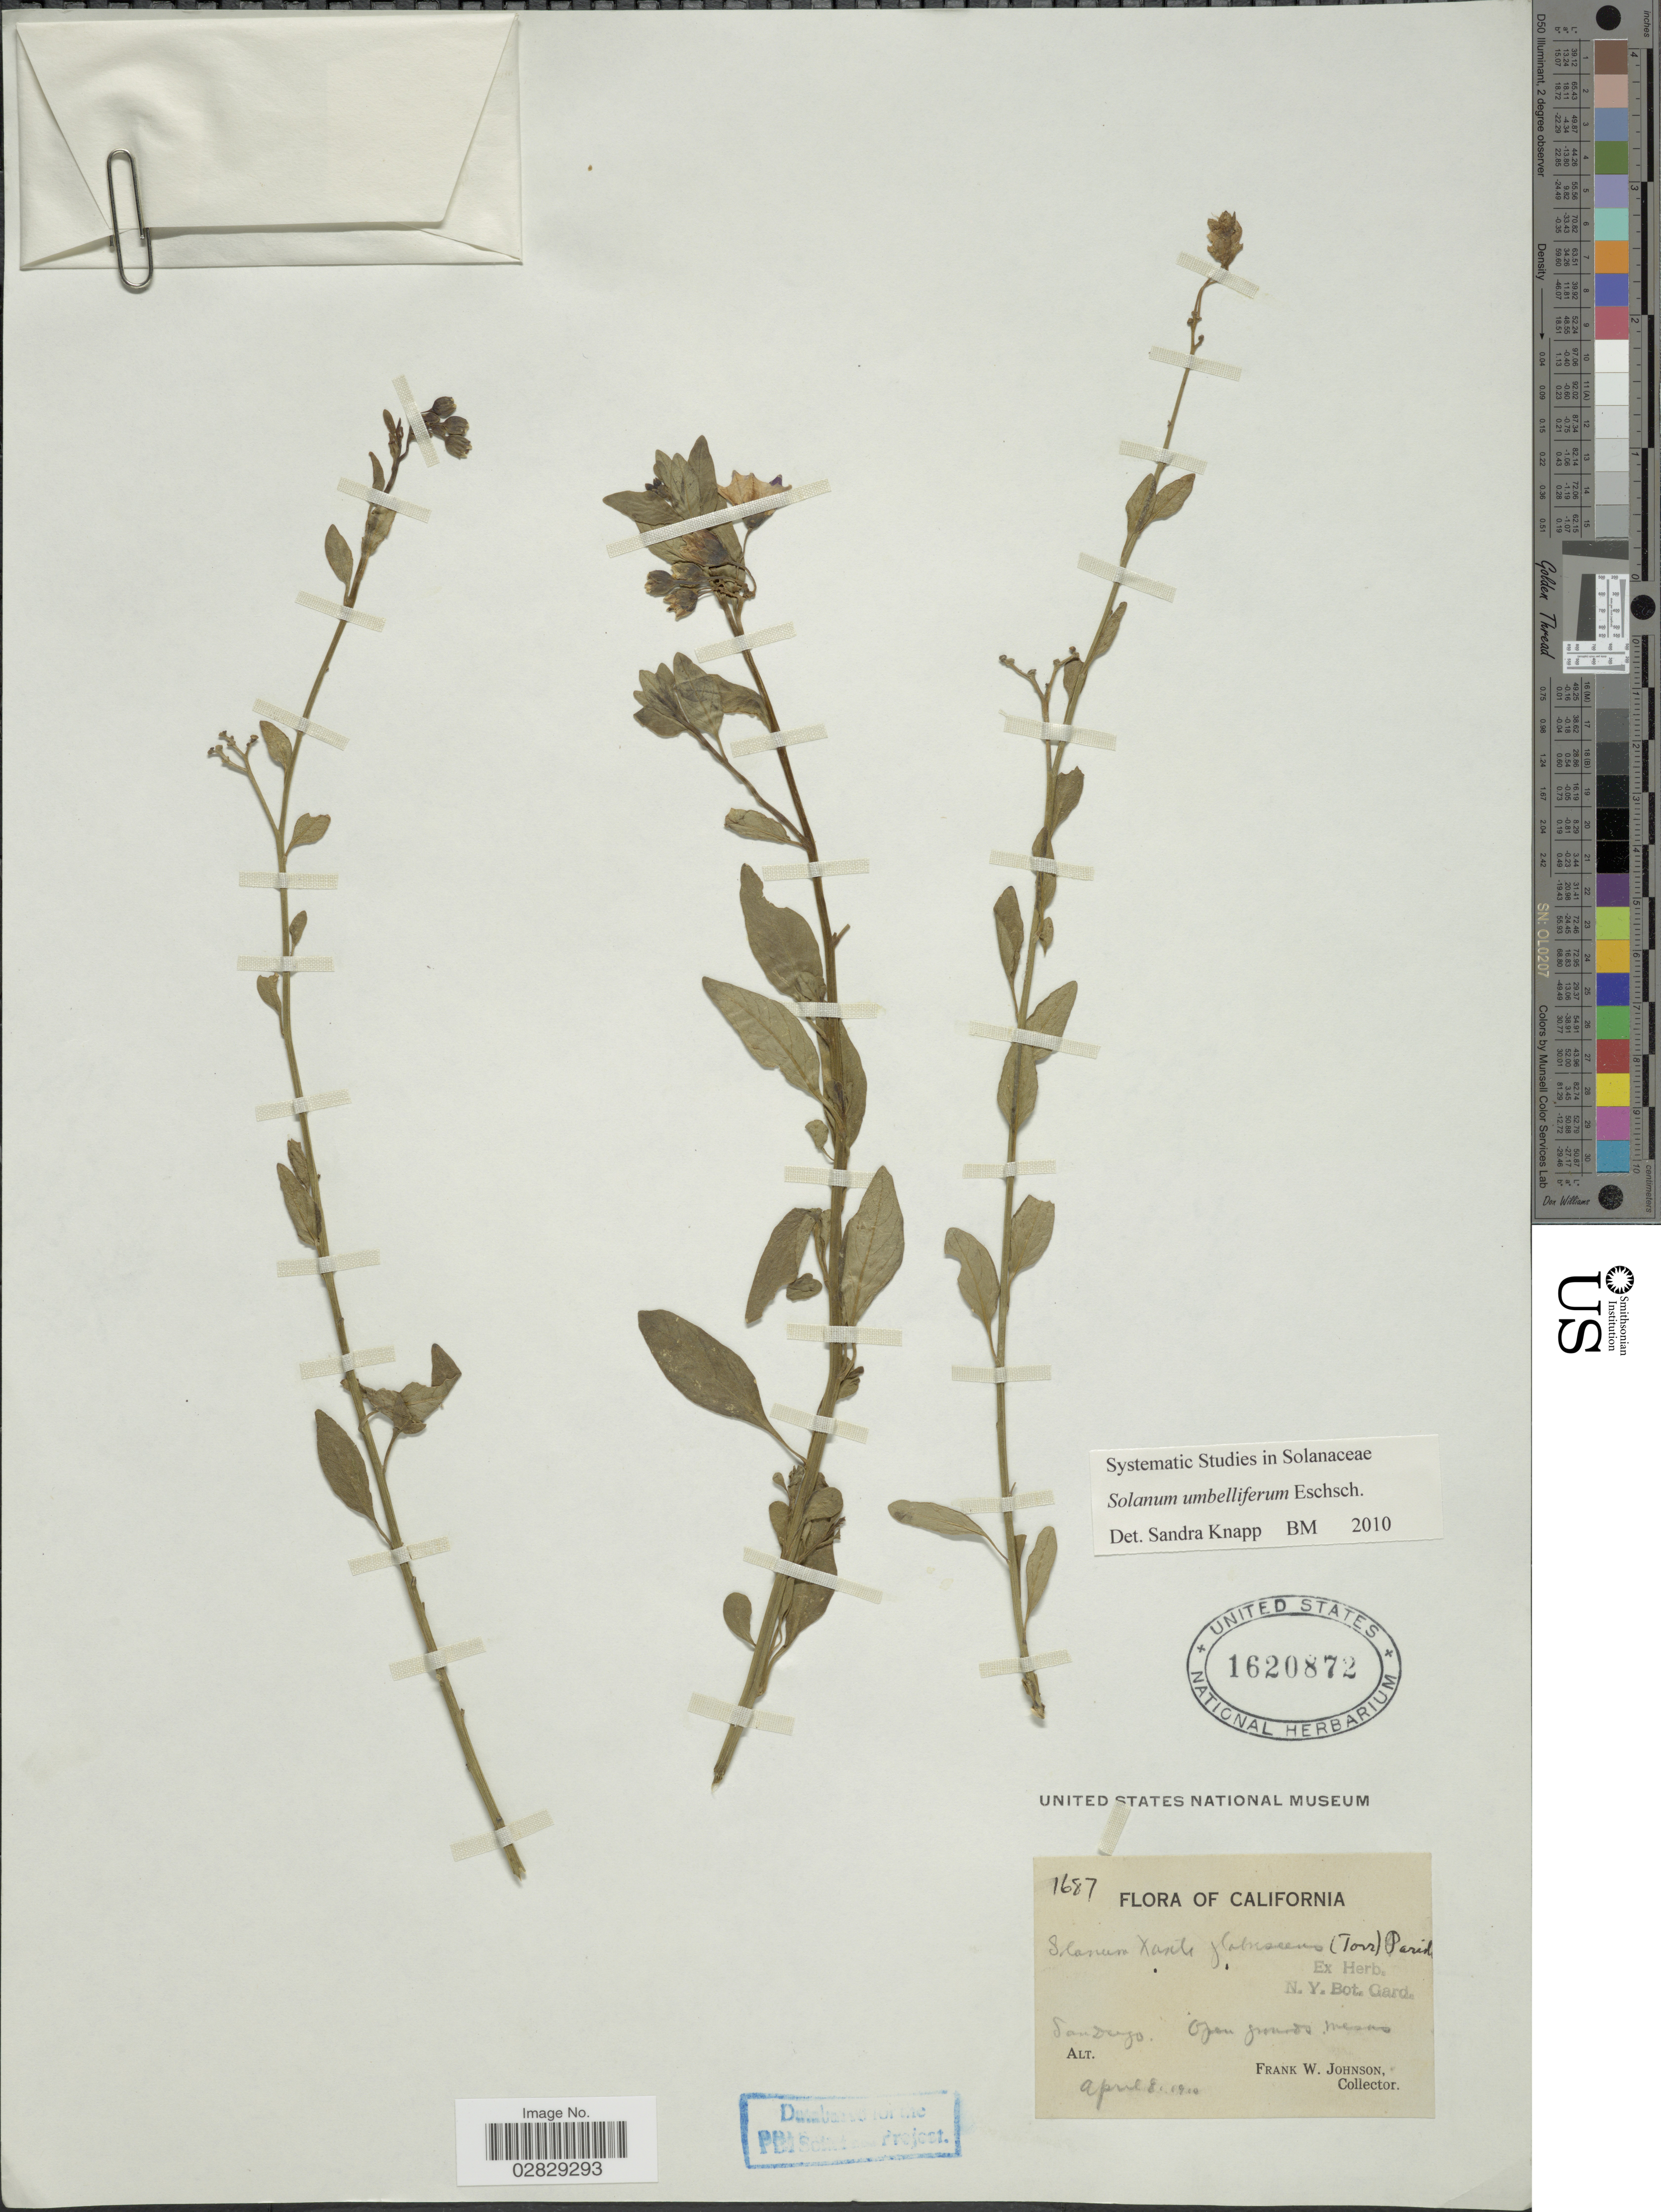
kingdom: Plantae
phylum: Tracheophyta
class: Magnoliopsida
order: Solanales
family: Solanaceae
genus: Solanum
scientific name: Solanum umbelliferum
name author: Eschsch.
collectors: F. W. Johnson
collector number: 1687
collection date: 1910-04-08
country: United States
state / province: California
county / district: San Diego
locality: San Diego.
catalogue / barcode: US 1620872